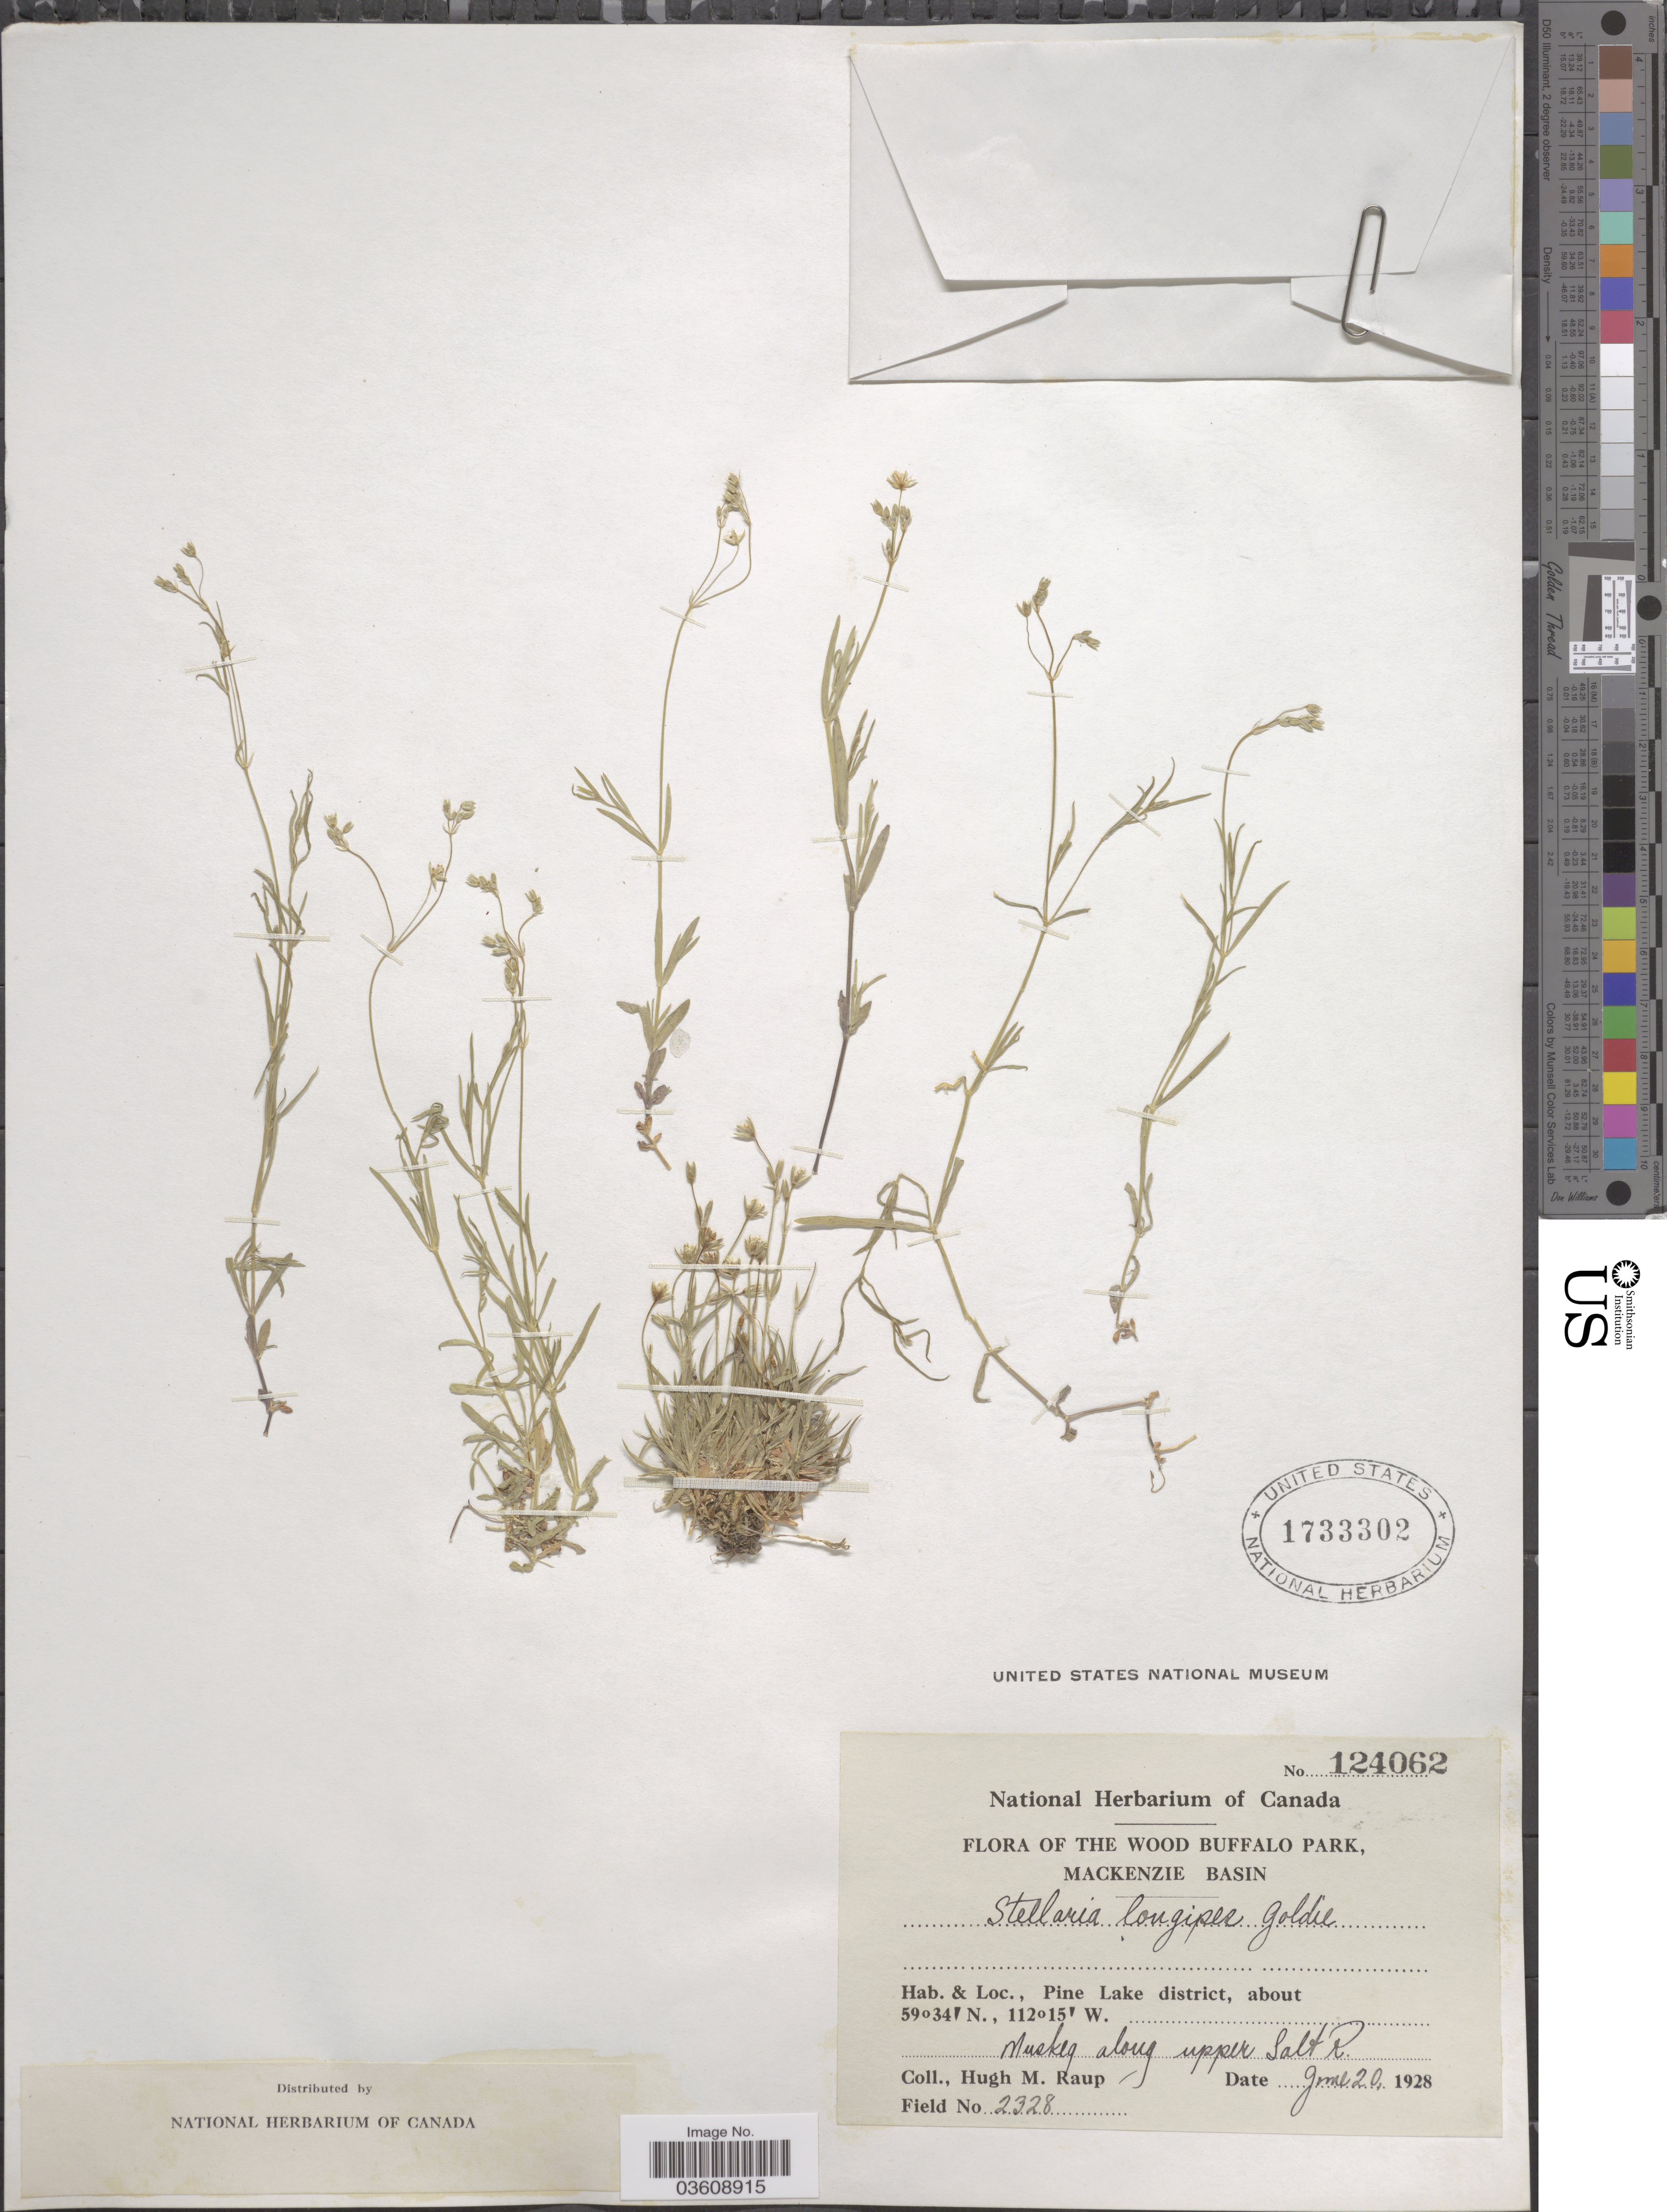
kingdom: Plantae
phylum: Tracheophyta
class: Magnoliopsida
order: Caryophyllales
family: Caryophyllaceae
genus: Stellaria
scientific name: Stellaria longipes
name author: Goldie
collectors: H. Raup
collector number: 124062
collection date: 1928-06-20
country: Canada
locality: The Wood Buffalo Park, Mackenzie Basin. Pine Lake district. Muskeg along upper Salt R.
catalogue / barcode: US 1733302